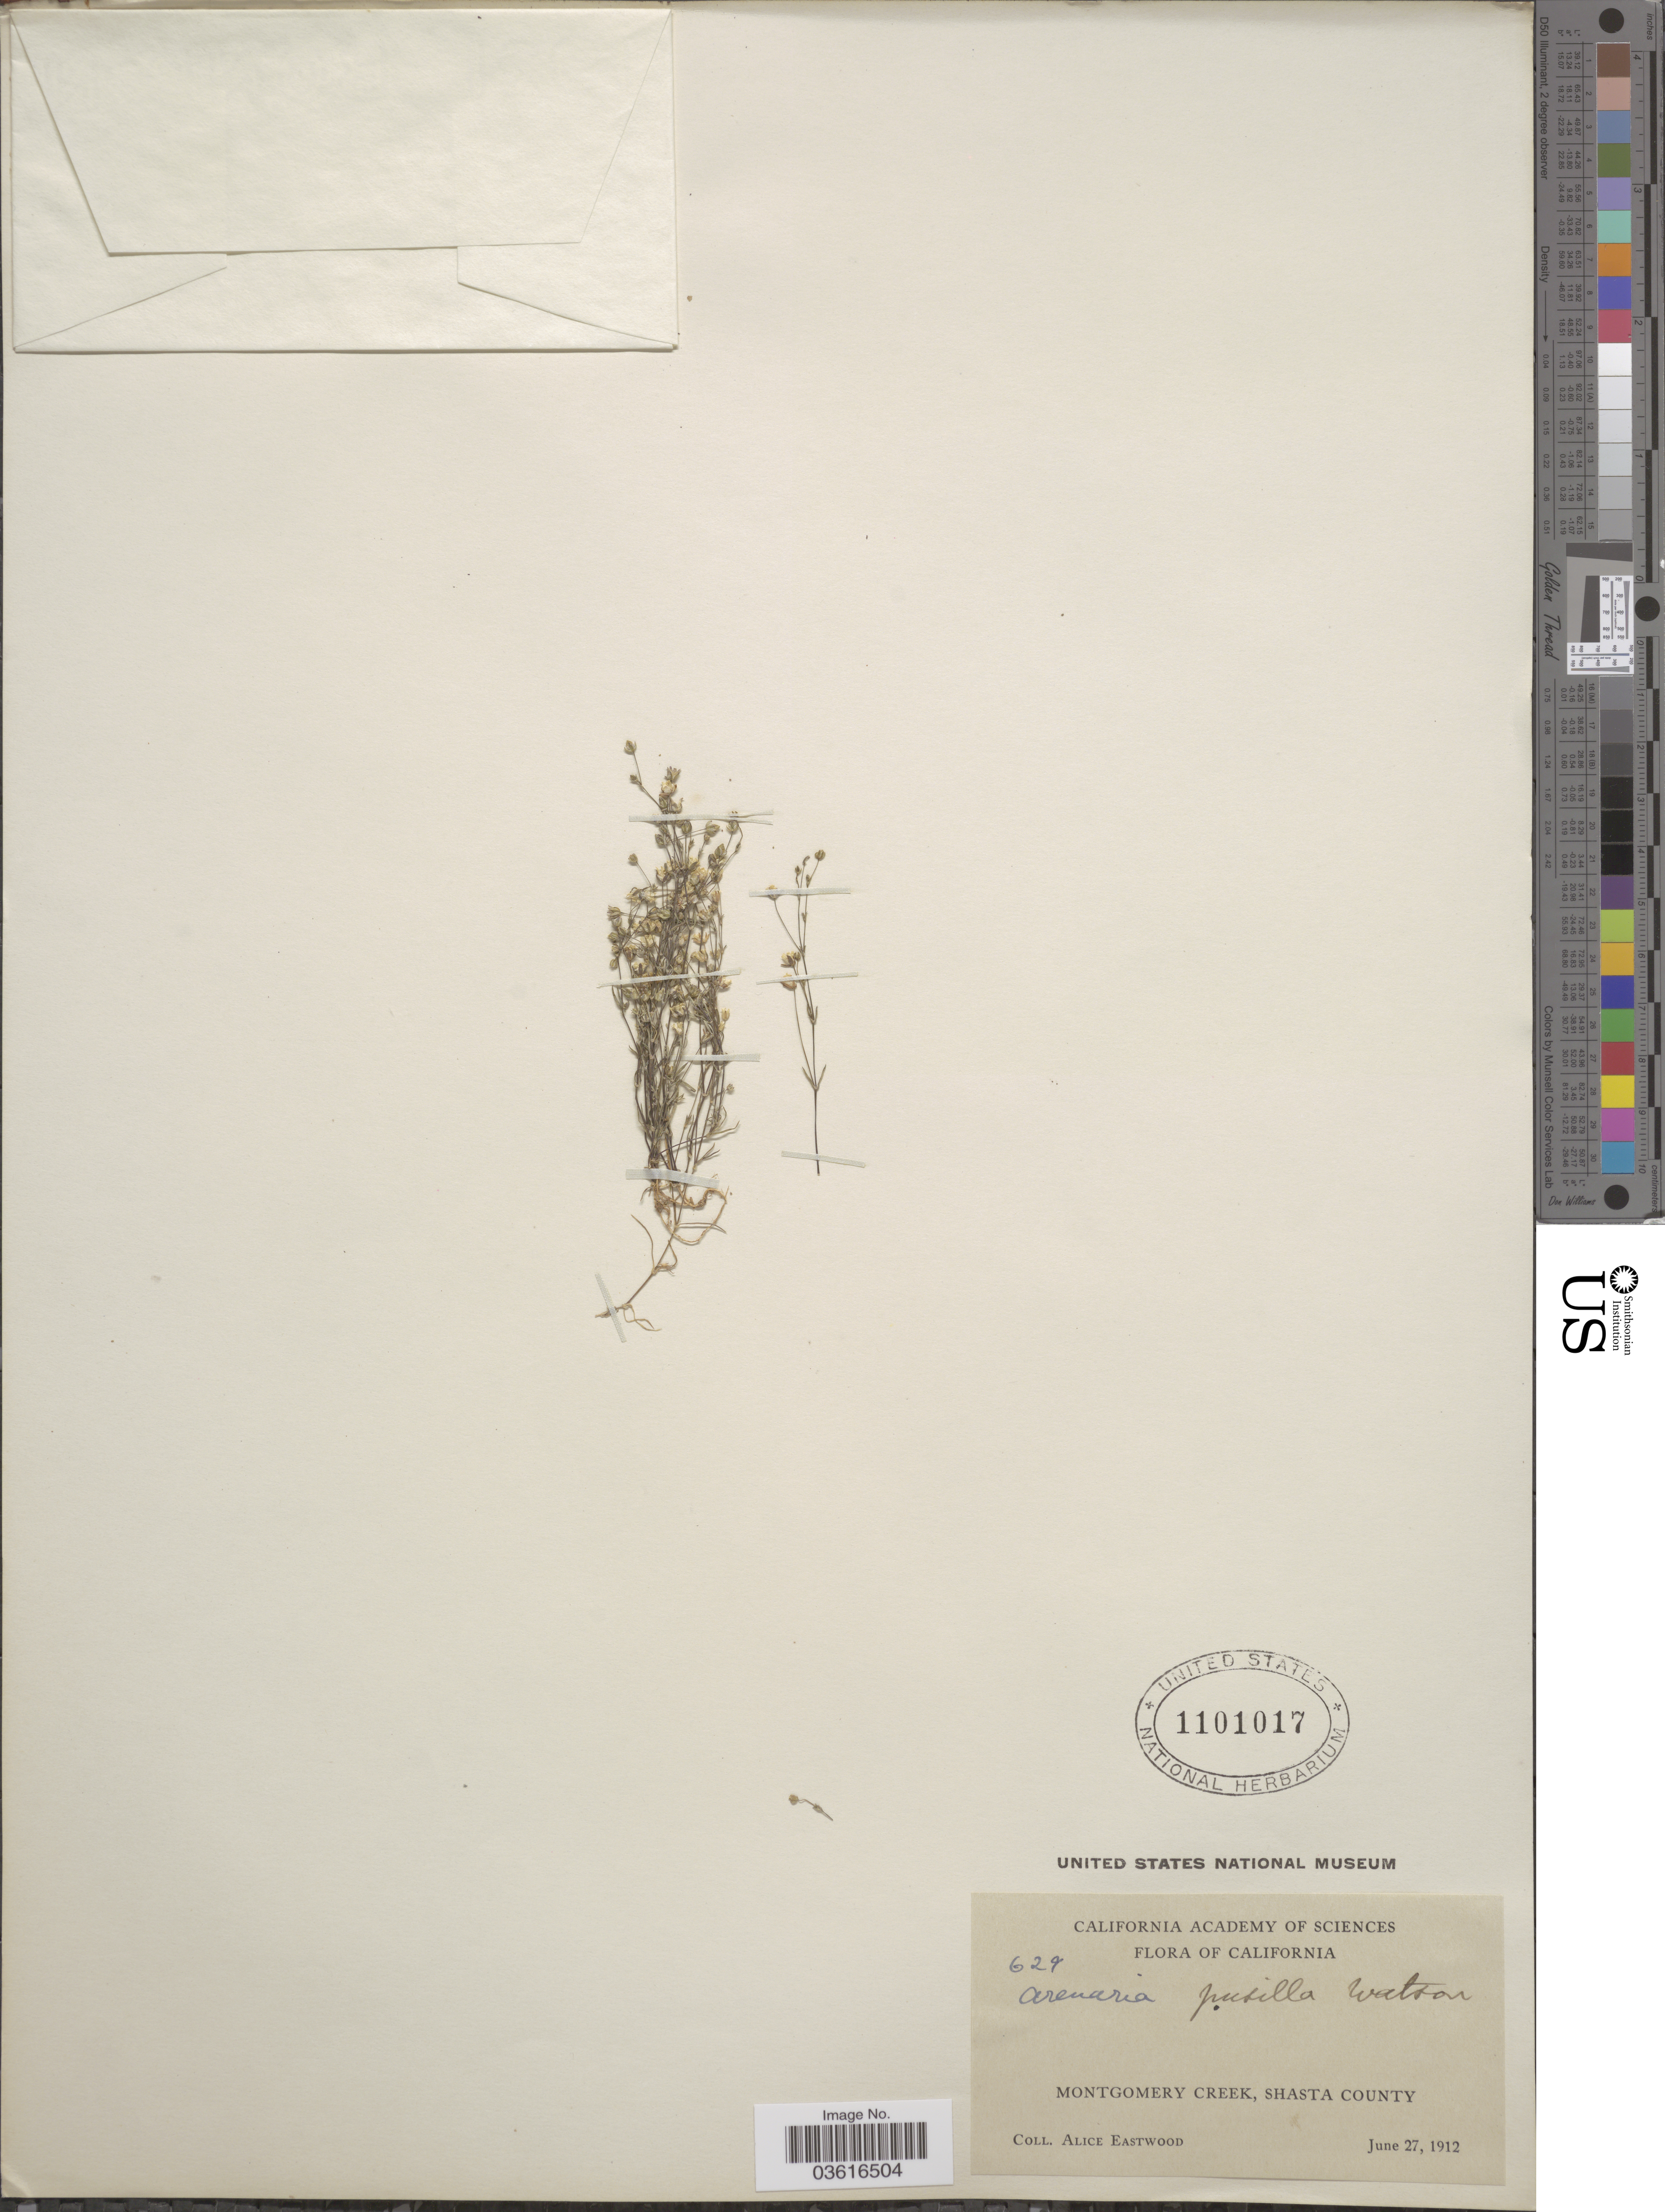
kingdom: Plantae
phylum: Tracheophyta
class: Magnoliopsida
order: Caryophyllales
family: Caryophyllaceae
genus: Minuartia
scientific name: Minuartia pusilla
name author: (S. Watson) Mattf.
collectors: A. Eastwood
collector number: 629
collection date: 1912-06-27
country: United States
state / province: California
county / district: Shasta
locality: Montgomery Creek, Shasta County.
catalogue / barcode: US 1101017